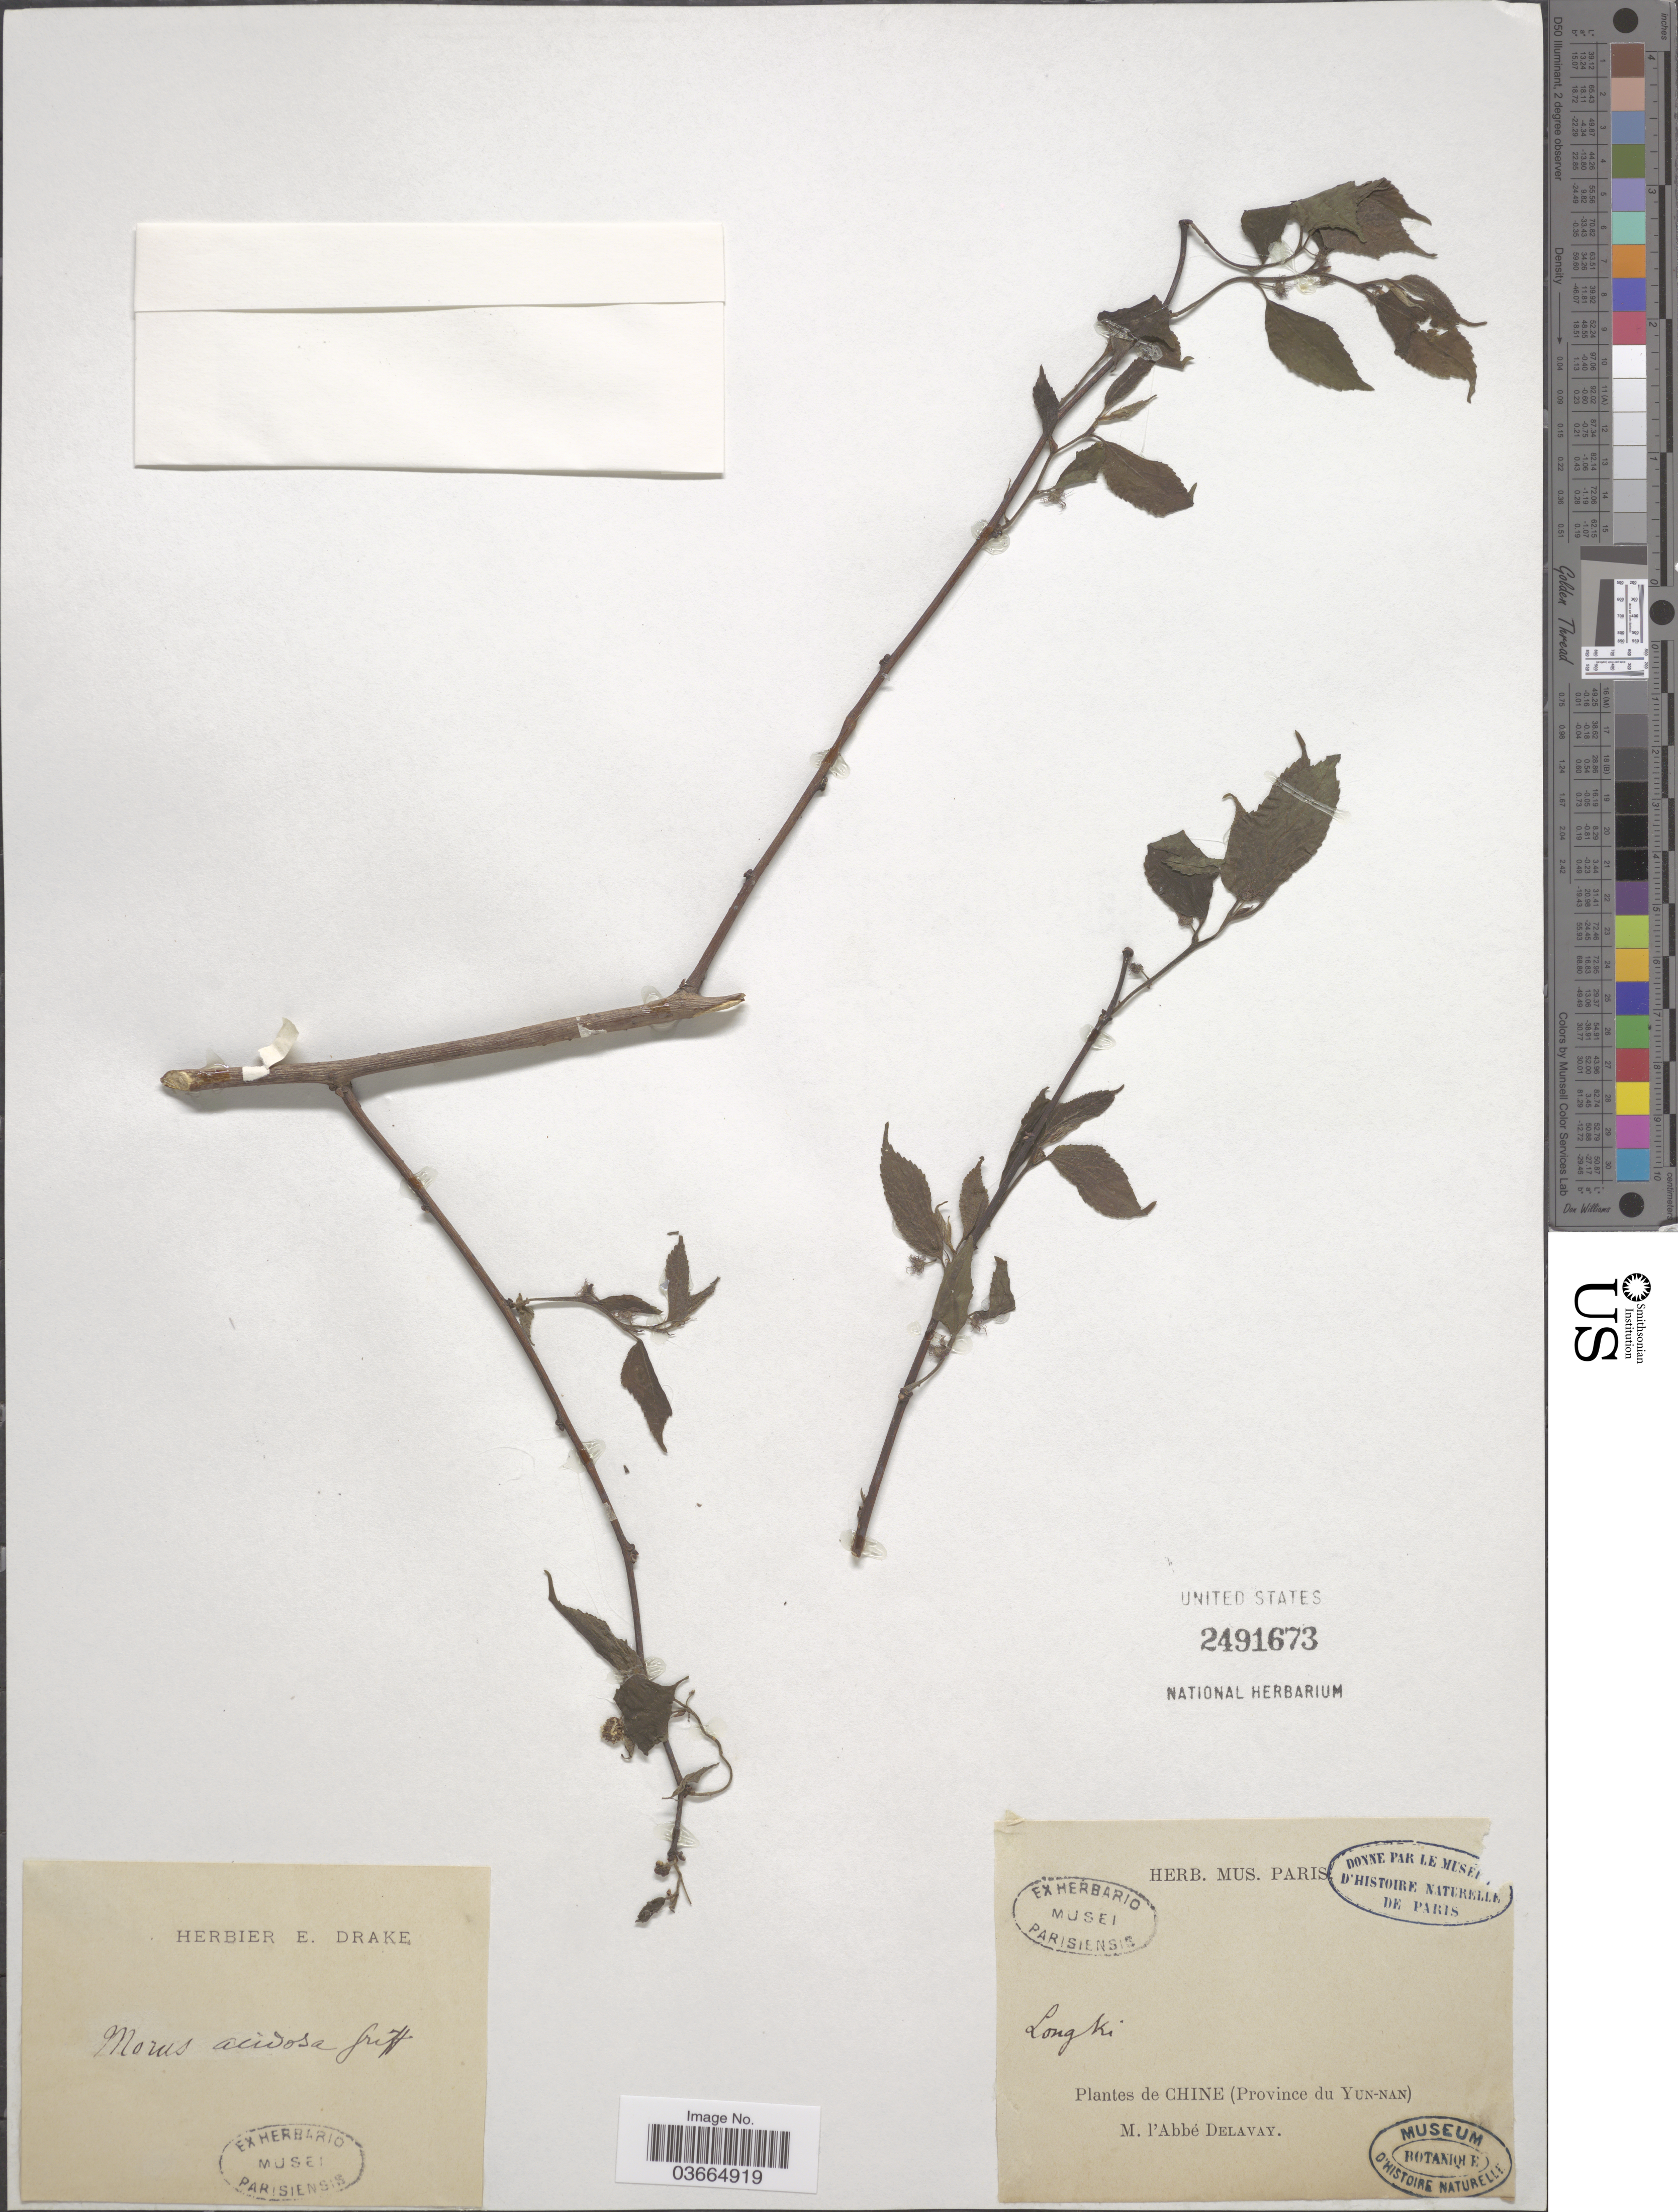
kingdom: Plantae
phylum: Tracheophyta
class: Magnoliopsida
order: Rosales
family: Moraceae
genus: Morus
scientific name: Morus acidosa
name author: Griff.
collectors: P. Delavay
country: China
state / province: Yunnan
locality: Province du Yun-nan. Longki.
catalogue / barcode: US 2491673